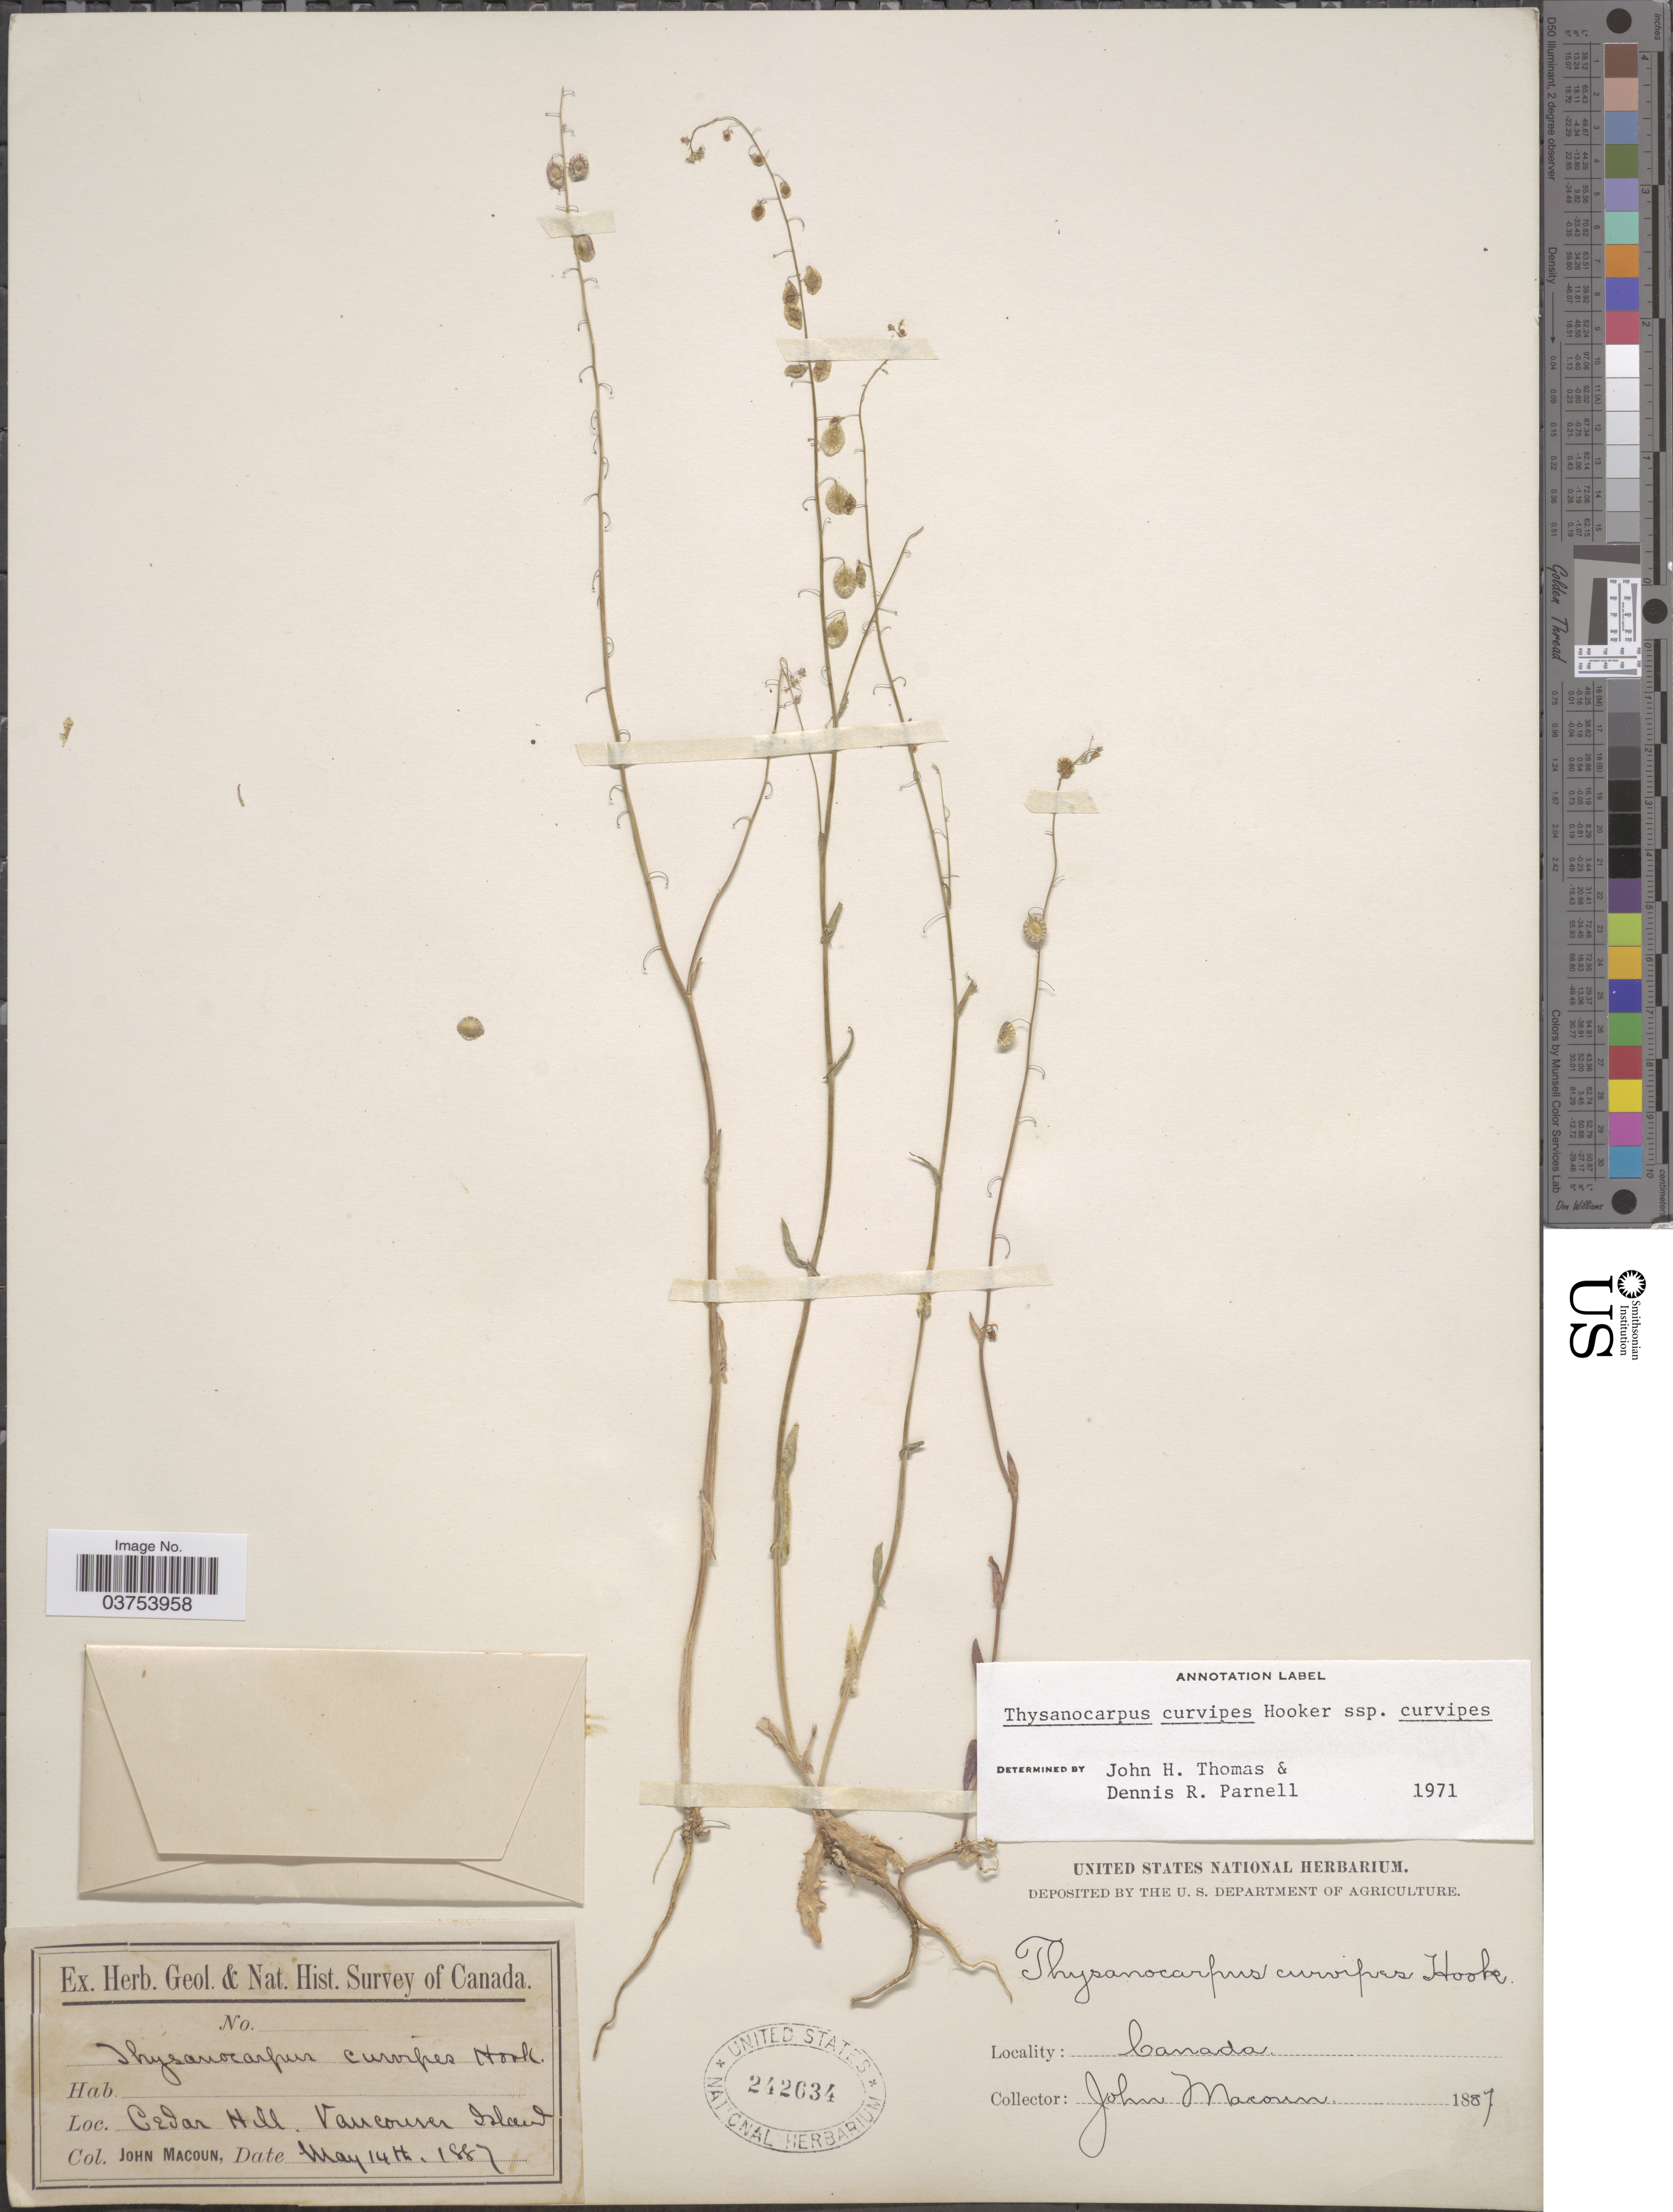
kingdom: Plantae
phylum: Tracheophyta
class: Magnoliopsida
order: Brassicales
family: Brassicaceae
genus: Thysanocarpus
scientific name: Thysanocarpus curvipes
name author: Hook.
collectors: J. Macoun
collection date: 1887-05-14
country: Canada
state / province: British Columbia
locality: Cedar Hill. Vancouver Island.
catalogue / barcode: US 242634